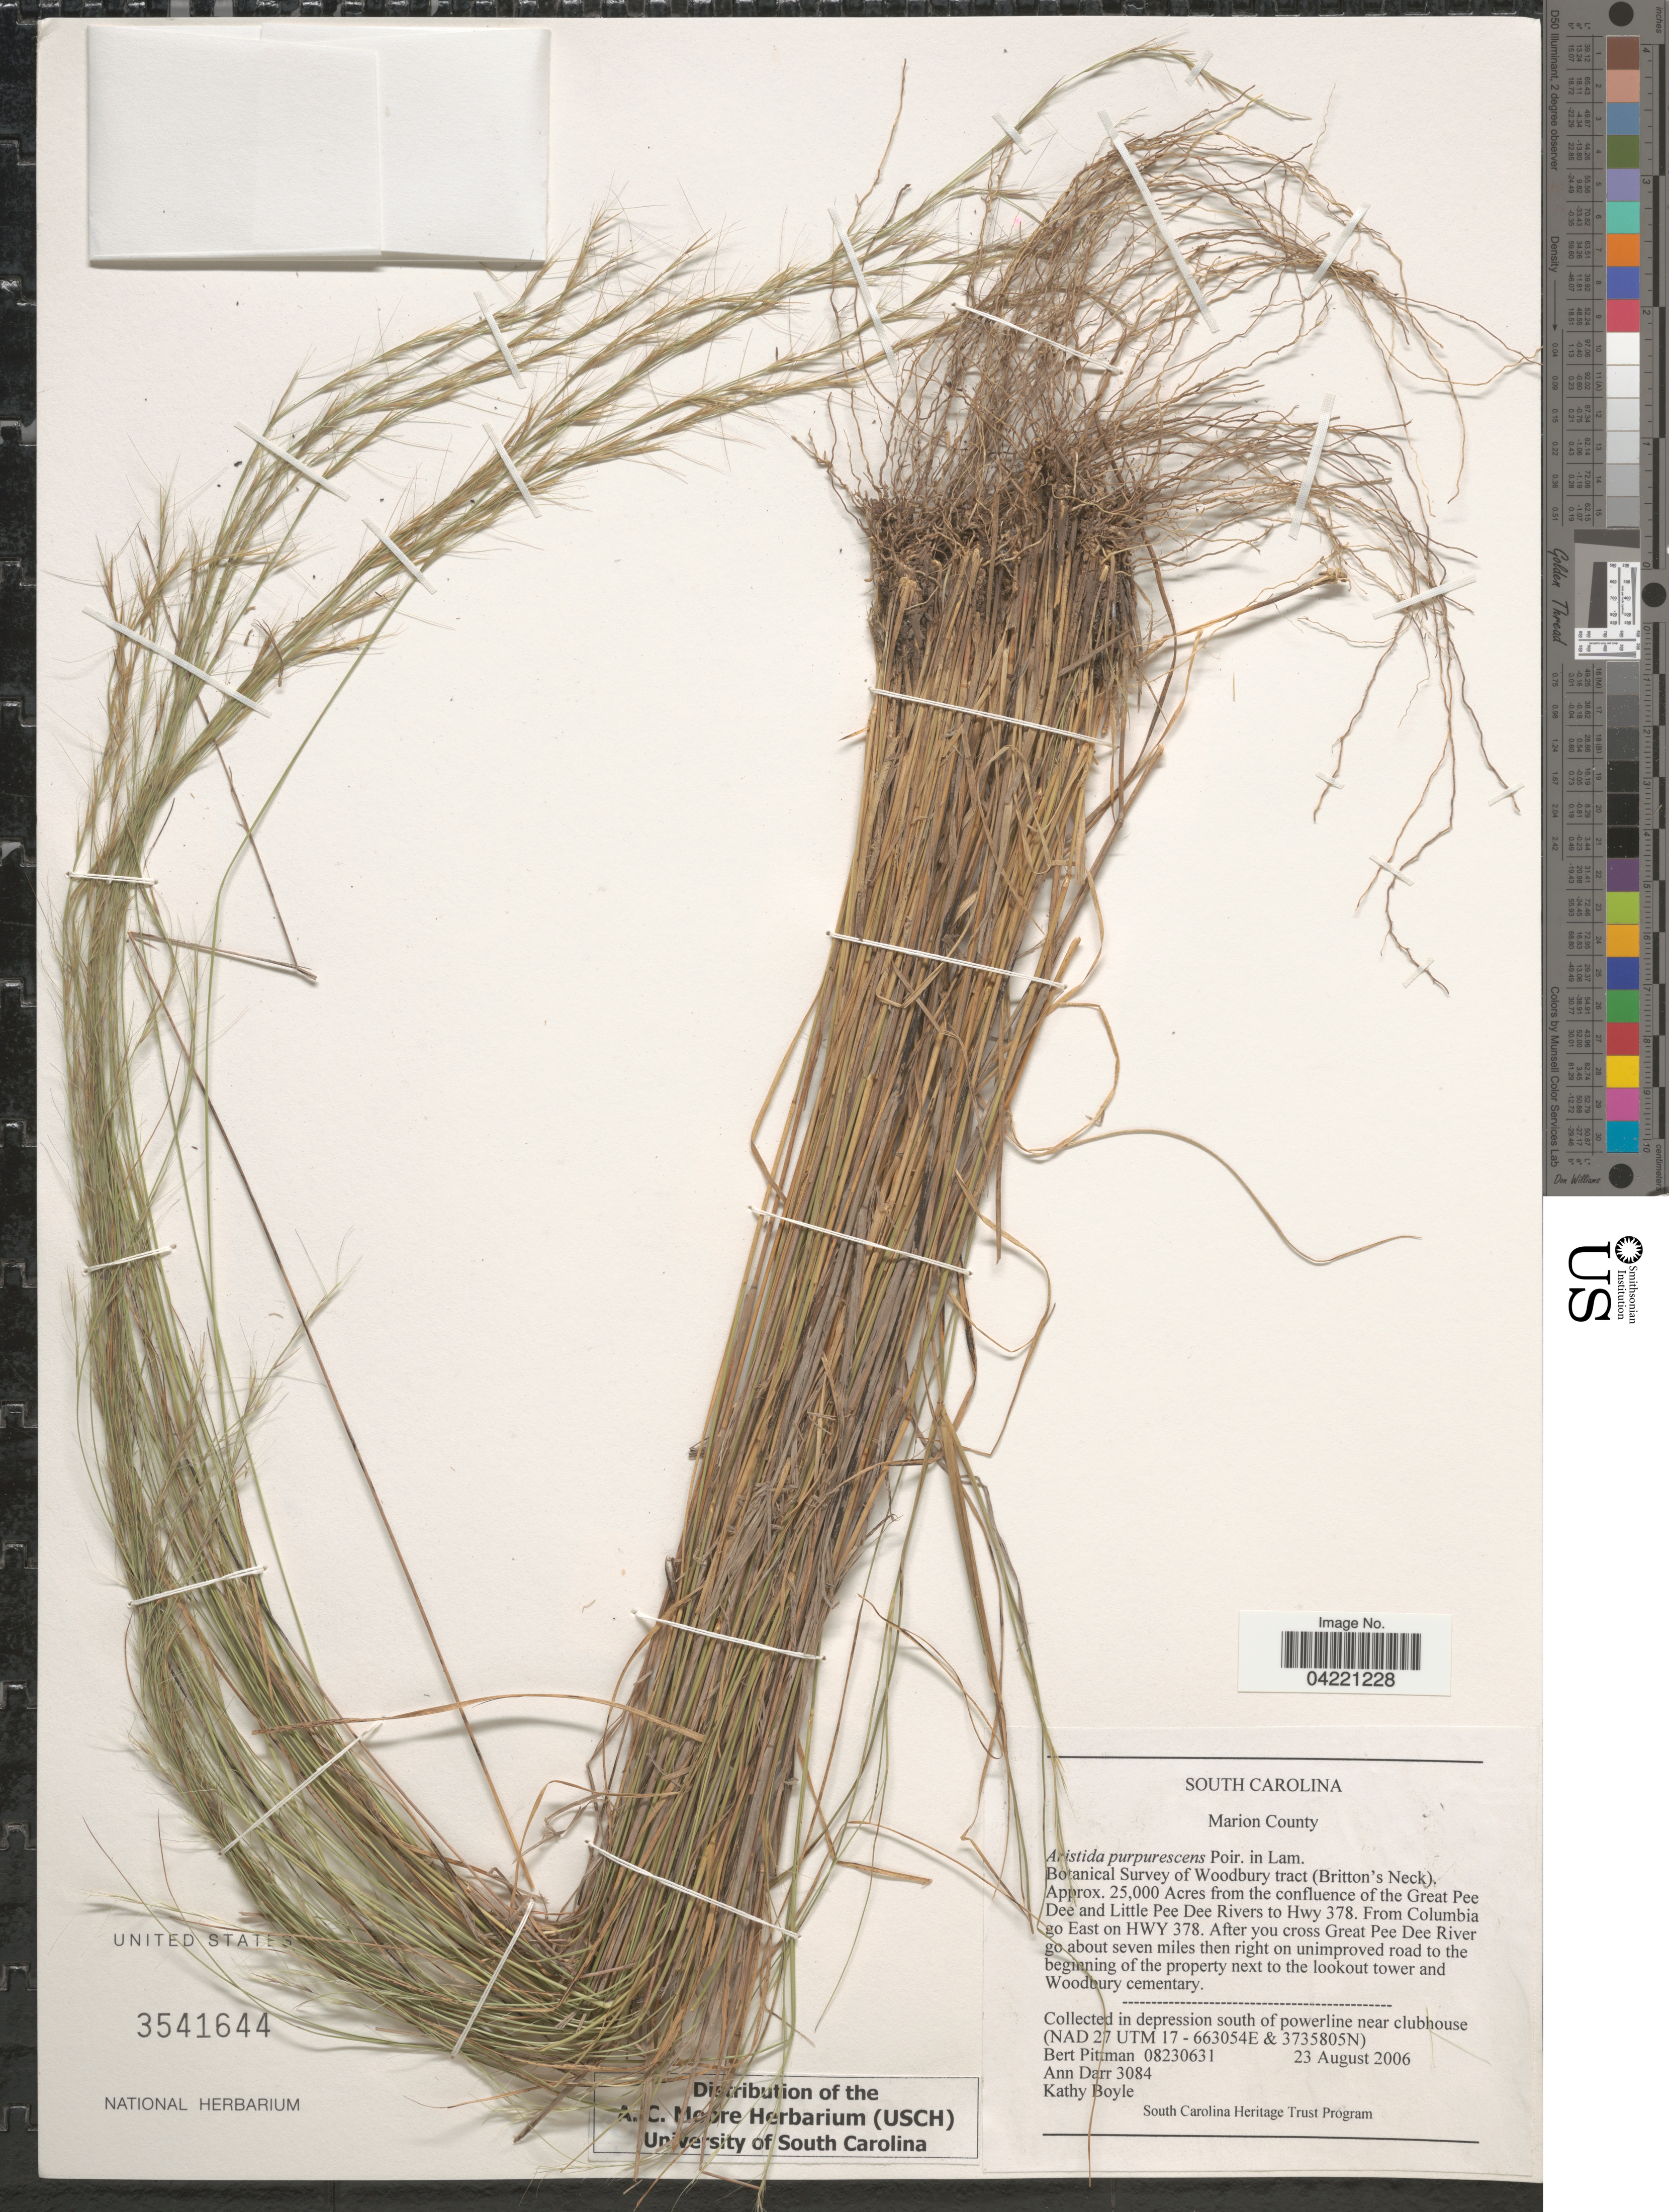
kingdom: Plantae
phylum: Tracheophyta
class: Liliopsida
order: Poales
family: Poaceae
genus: Aristida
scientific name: Aristida purpurascens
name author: Poir.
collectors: B. Pittman, A. Darr & K. Boyle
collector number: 08230631/3084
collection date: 2006-08-23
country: United States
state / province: South Dakota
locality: Marion County. Botanical Survey of Woodbury tract (Britton's Neck). Approx. 25,000 Acres from the confluence of the Great Pee Dee an Little Pee Dee Rivers to Hwy. 378. From Columbia go East on HWY 378. After you cross Great Pee Dee River go about seven miles then right on unimproved road to the beginning of the property next to the lookout tower and Woodbury cemetery. In depression south of powerline near clubhouse (NAD 27 UTM 17).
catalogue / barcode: US 3541644